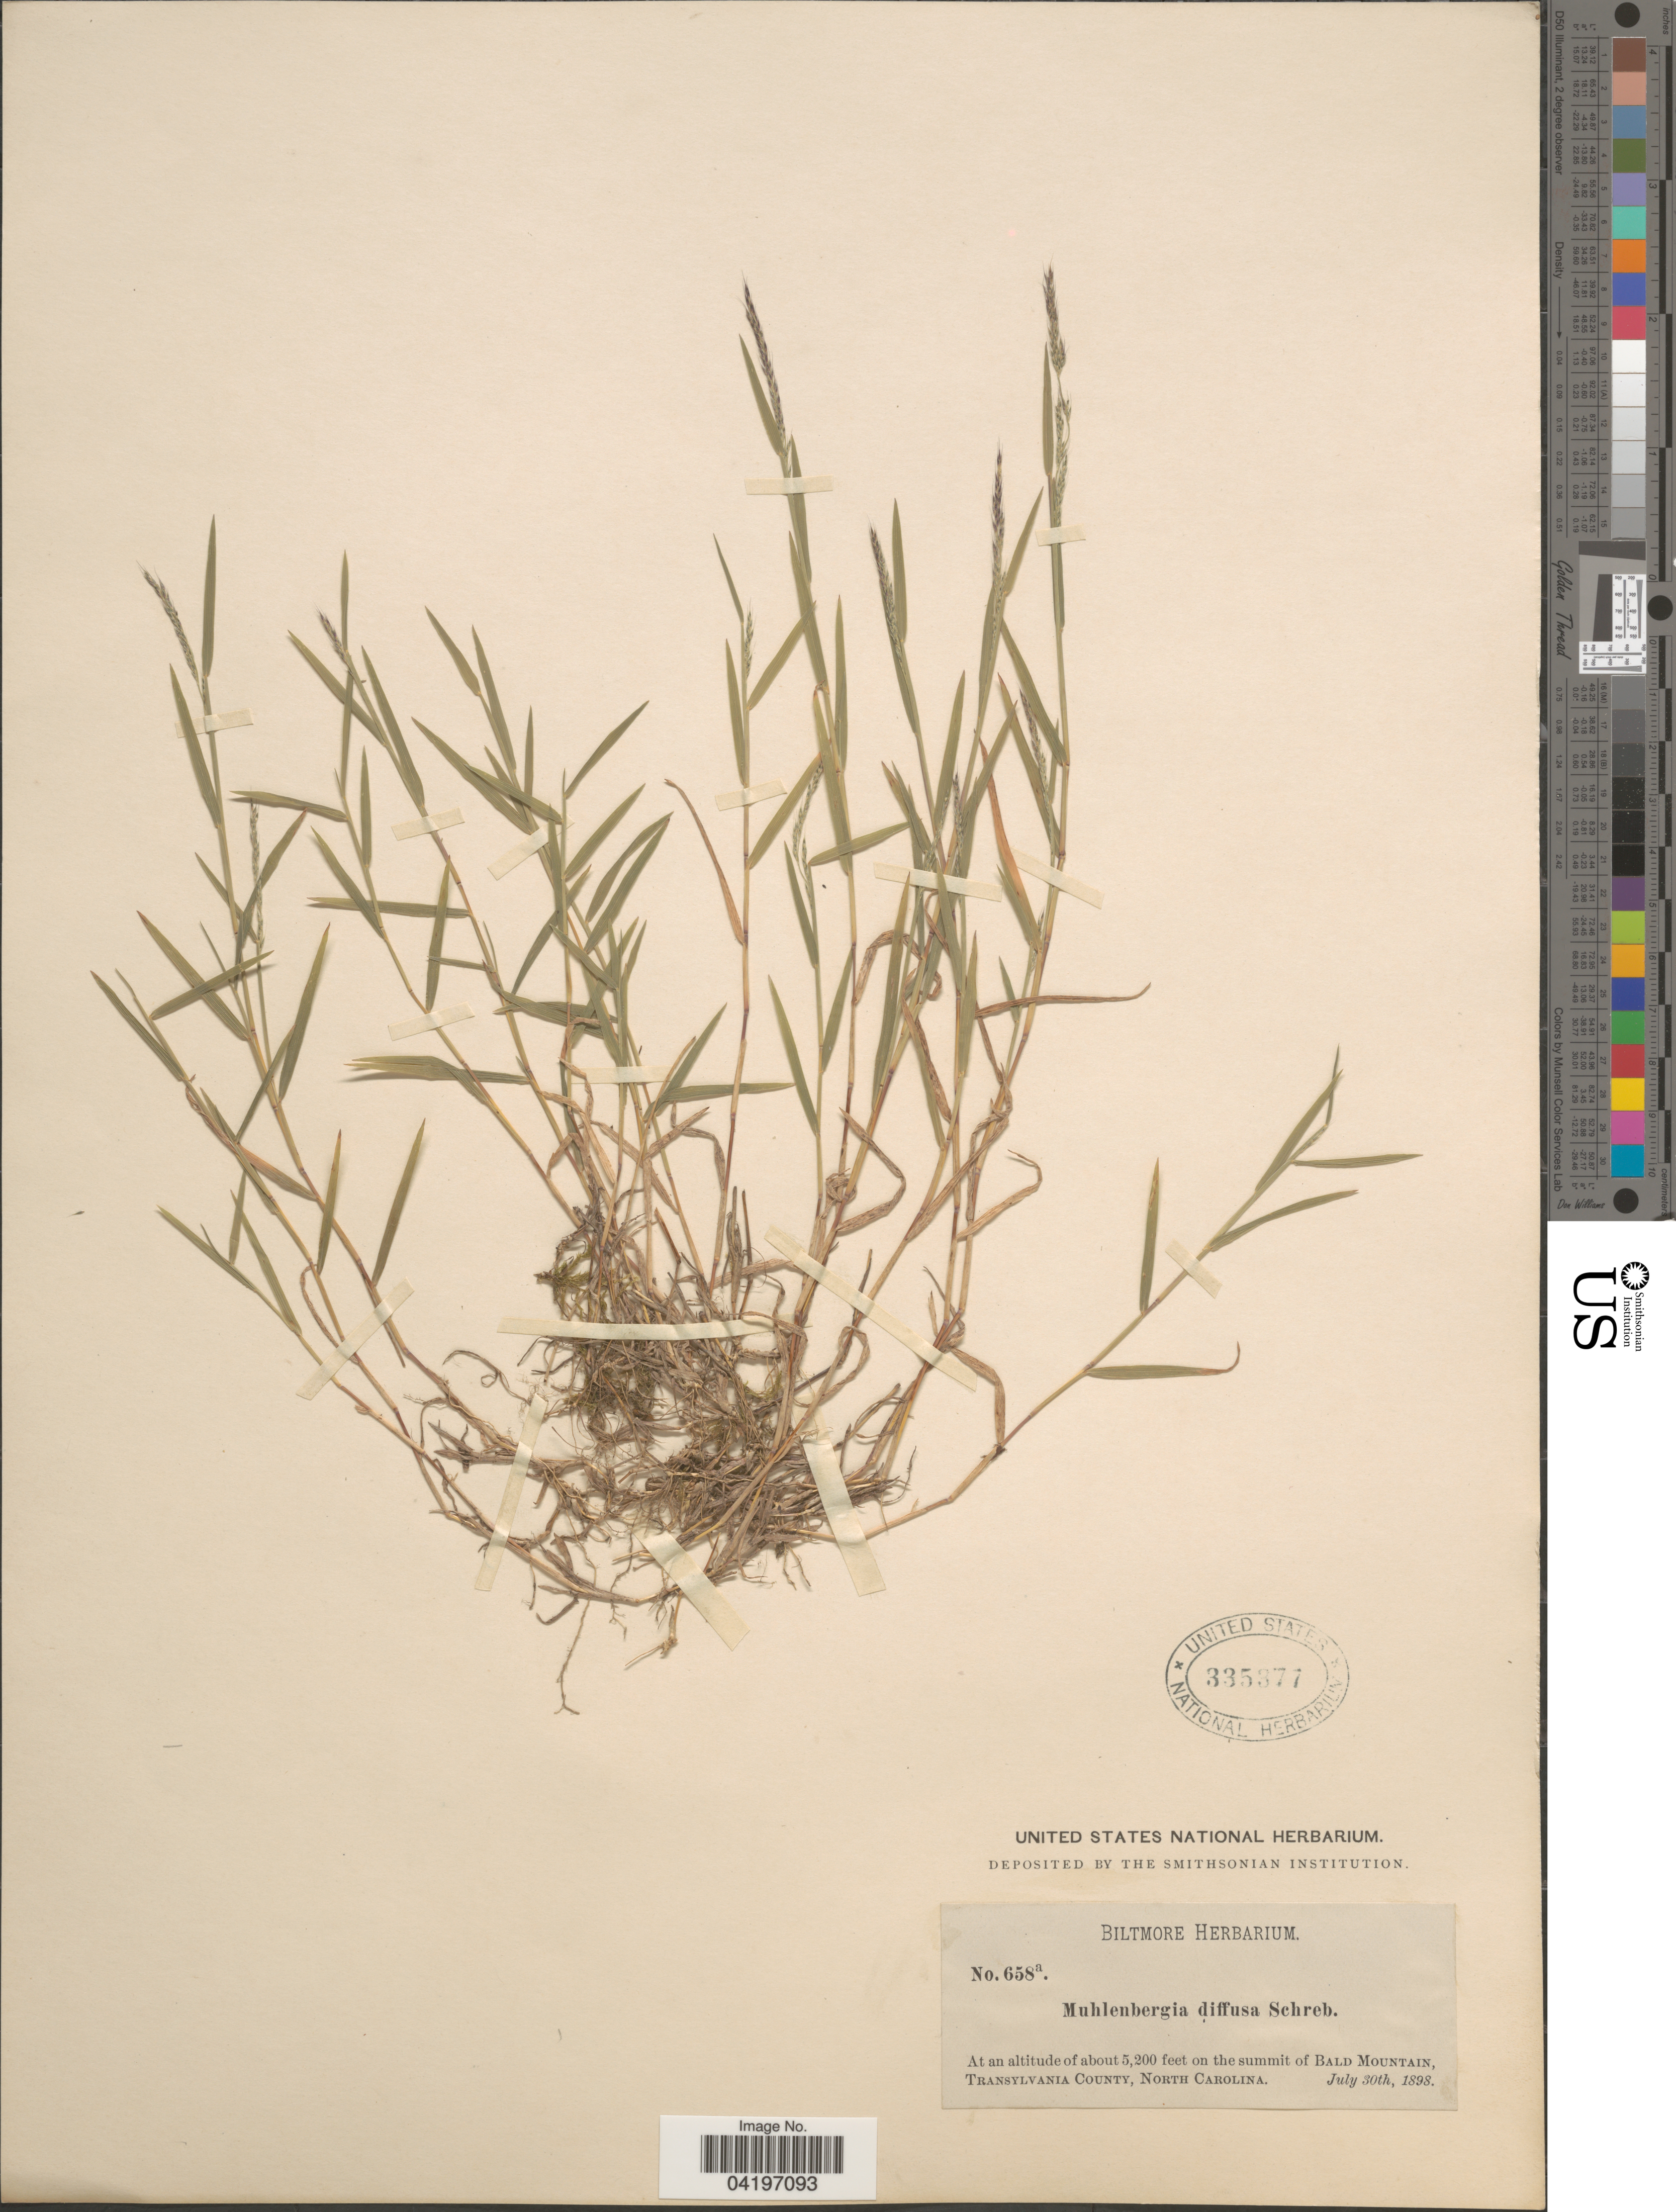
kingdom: Plantae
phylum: Tracheophyta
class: Liliopsida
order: Poales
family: Poaceae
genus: Muhlenbergia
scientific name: Muhlenbergia schreberi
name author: J.F. Gmel.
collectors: ex herb. Biltmore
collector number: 658a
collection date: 1898-07-30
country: United States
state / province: North Carolina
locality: On the summit of Bald Mountain, Transylvania County.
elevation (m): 1585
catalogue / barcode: US 335377